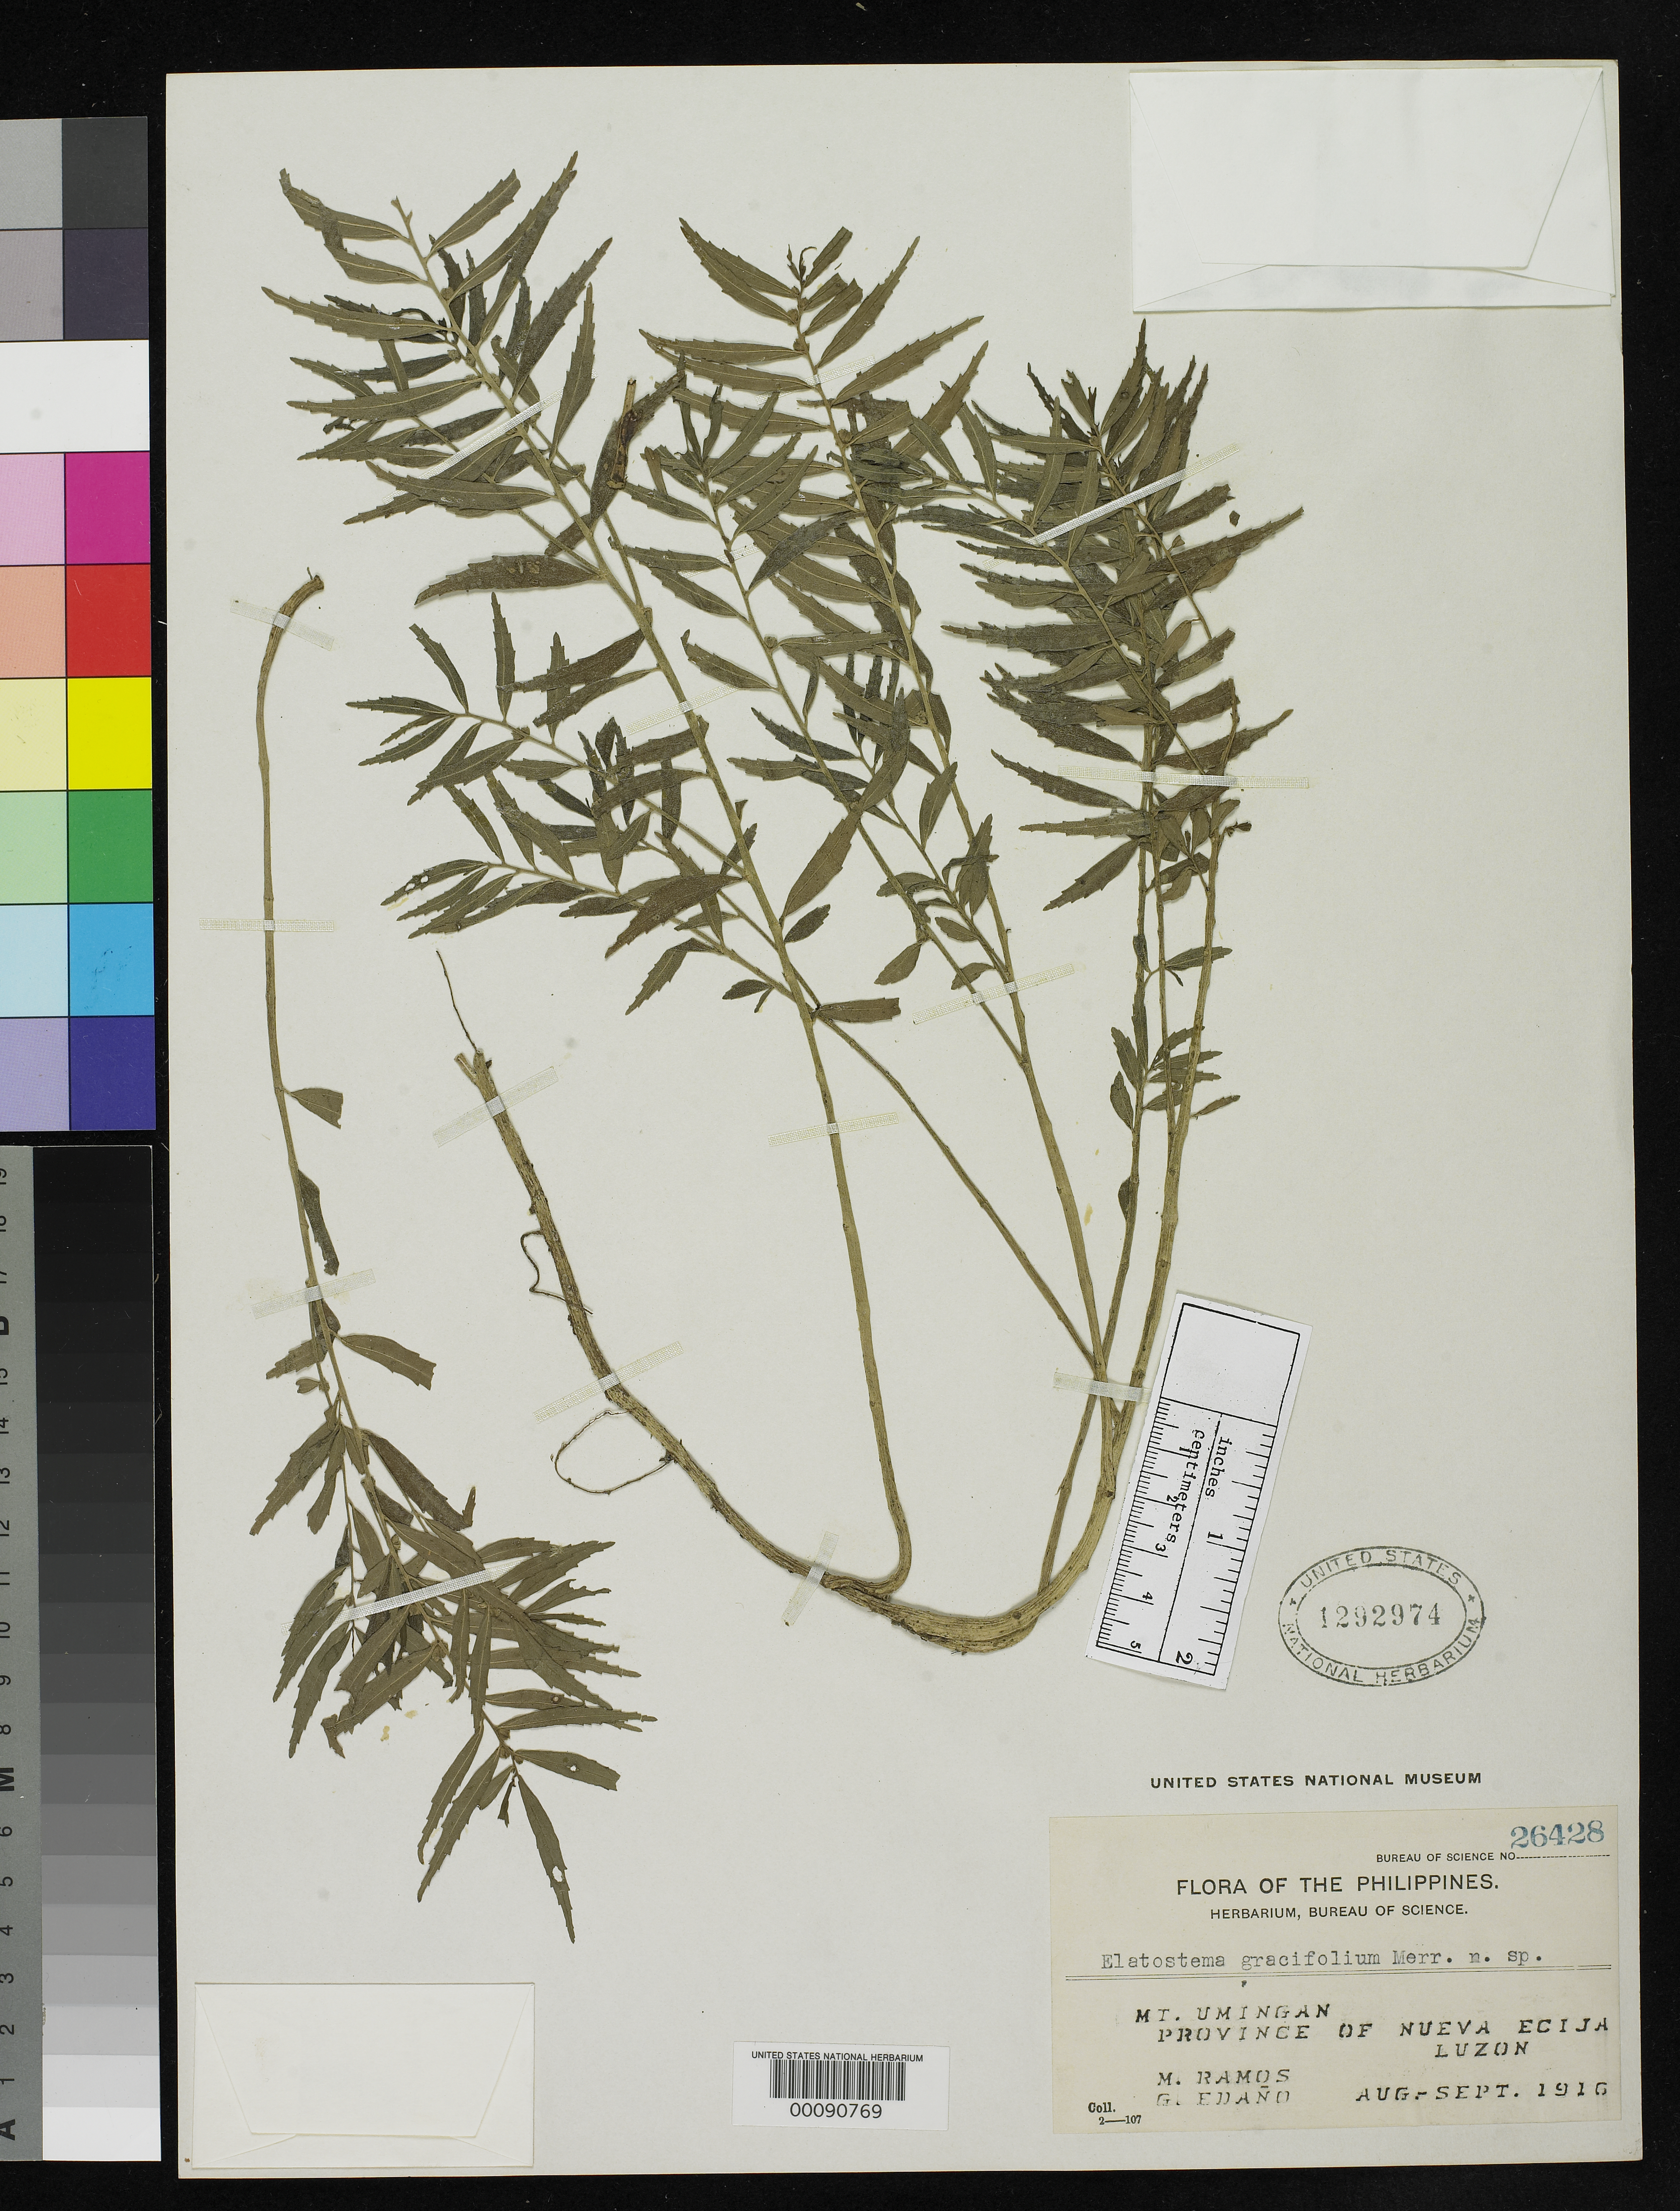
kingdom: Plantae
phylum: Tracheophyta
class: Magnoliopsida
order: Rosales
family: Urticaceae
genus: Elatostema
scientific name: Elatostema gracilifolium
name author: Merr.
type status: Isotype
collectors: M. Ramos & G. E. Edaño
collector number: Bur. Sci. 26428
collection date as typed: Aug 1916 to -- Sep 1916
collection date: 1916-08/1916-09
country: Philippines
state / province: Central Luzon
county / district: Nueva Ecija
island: Luzon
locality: Mt. Umingan.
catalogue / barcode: US 1292974